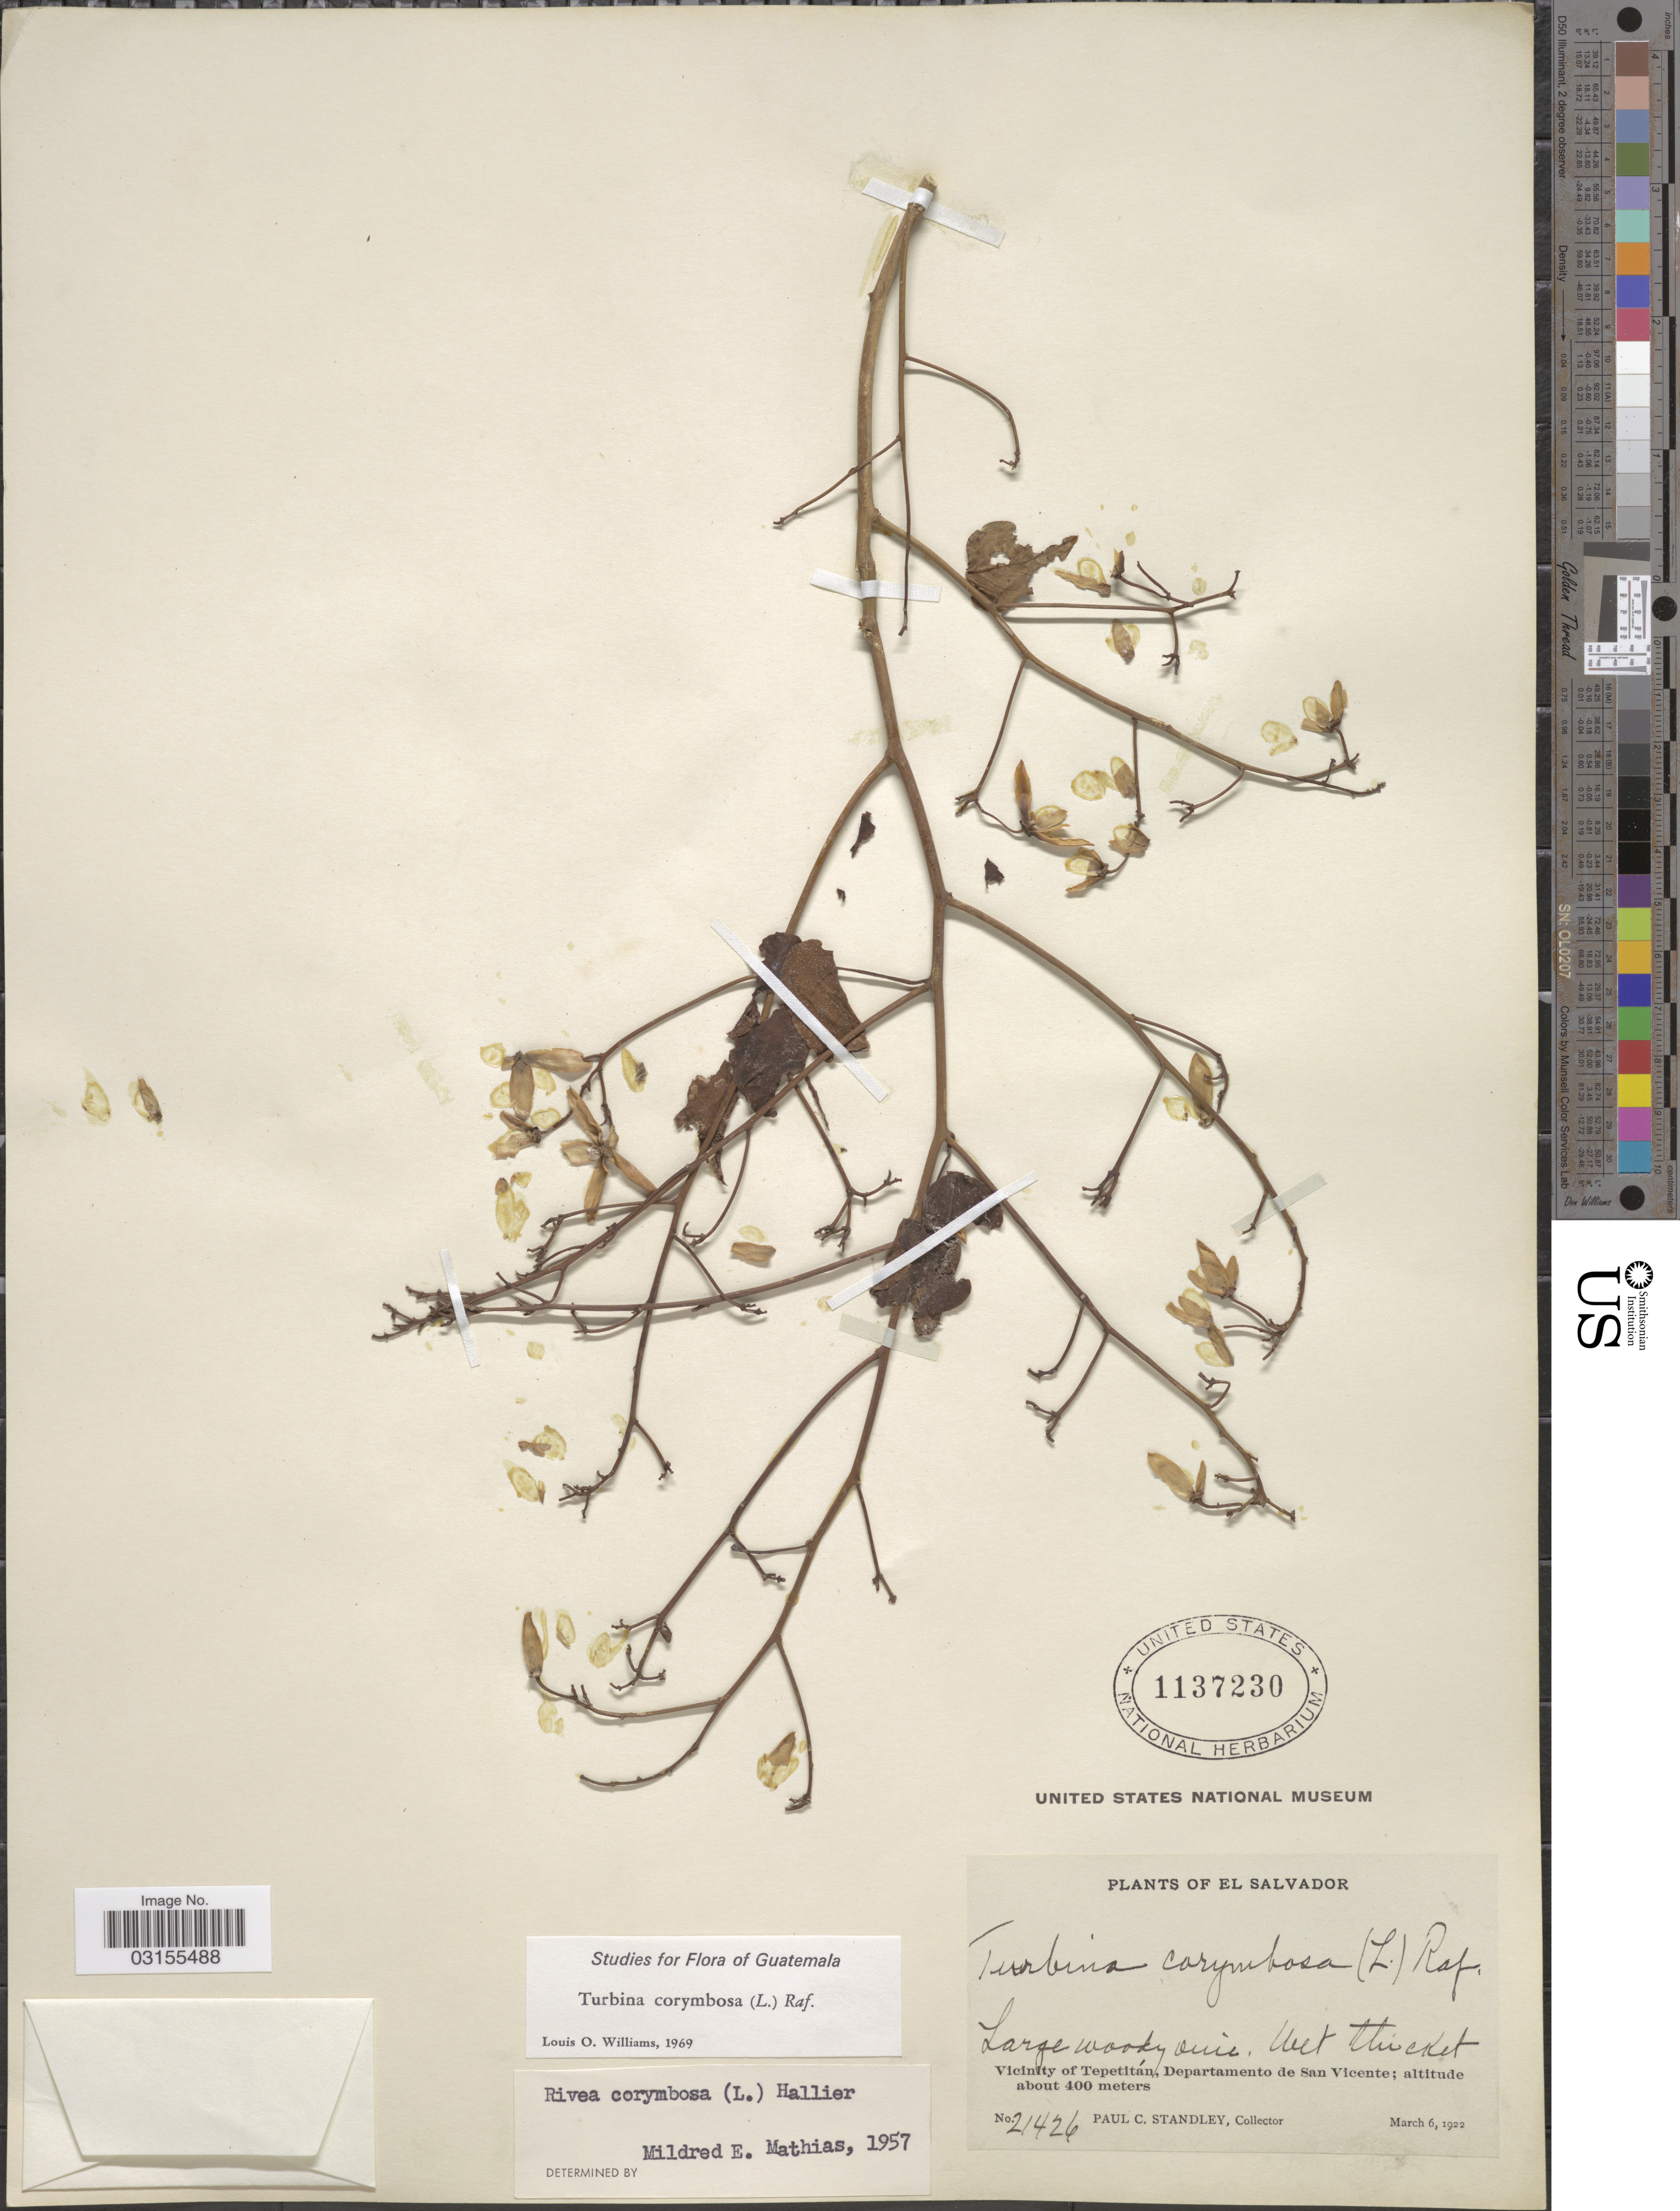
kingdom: Plantae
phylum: Tracheophyta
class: Magnoliopsida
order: Solanales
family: Convolvulaceae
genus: Turbina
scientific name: Turbina corymbosa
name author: (L.) Raf.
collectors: P. C. Standley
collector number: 21426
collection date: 1922-03-06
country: El Salvador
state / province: San Vincente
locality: Vicinity of Tepetitán, Departamento de San Vicente.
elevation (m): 400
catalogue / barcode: US 1137230